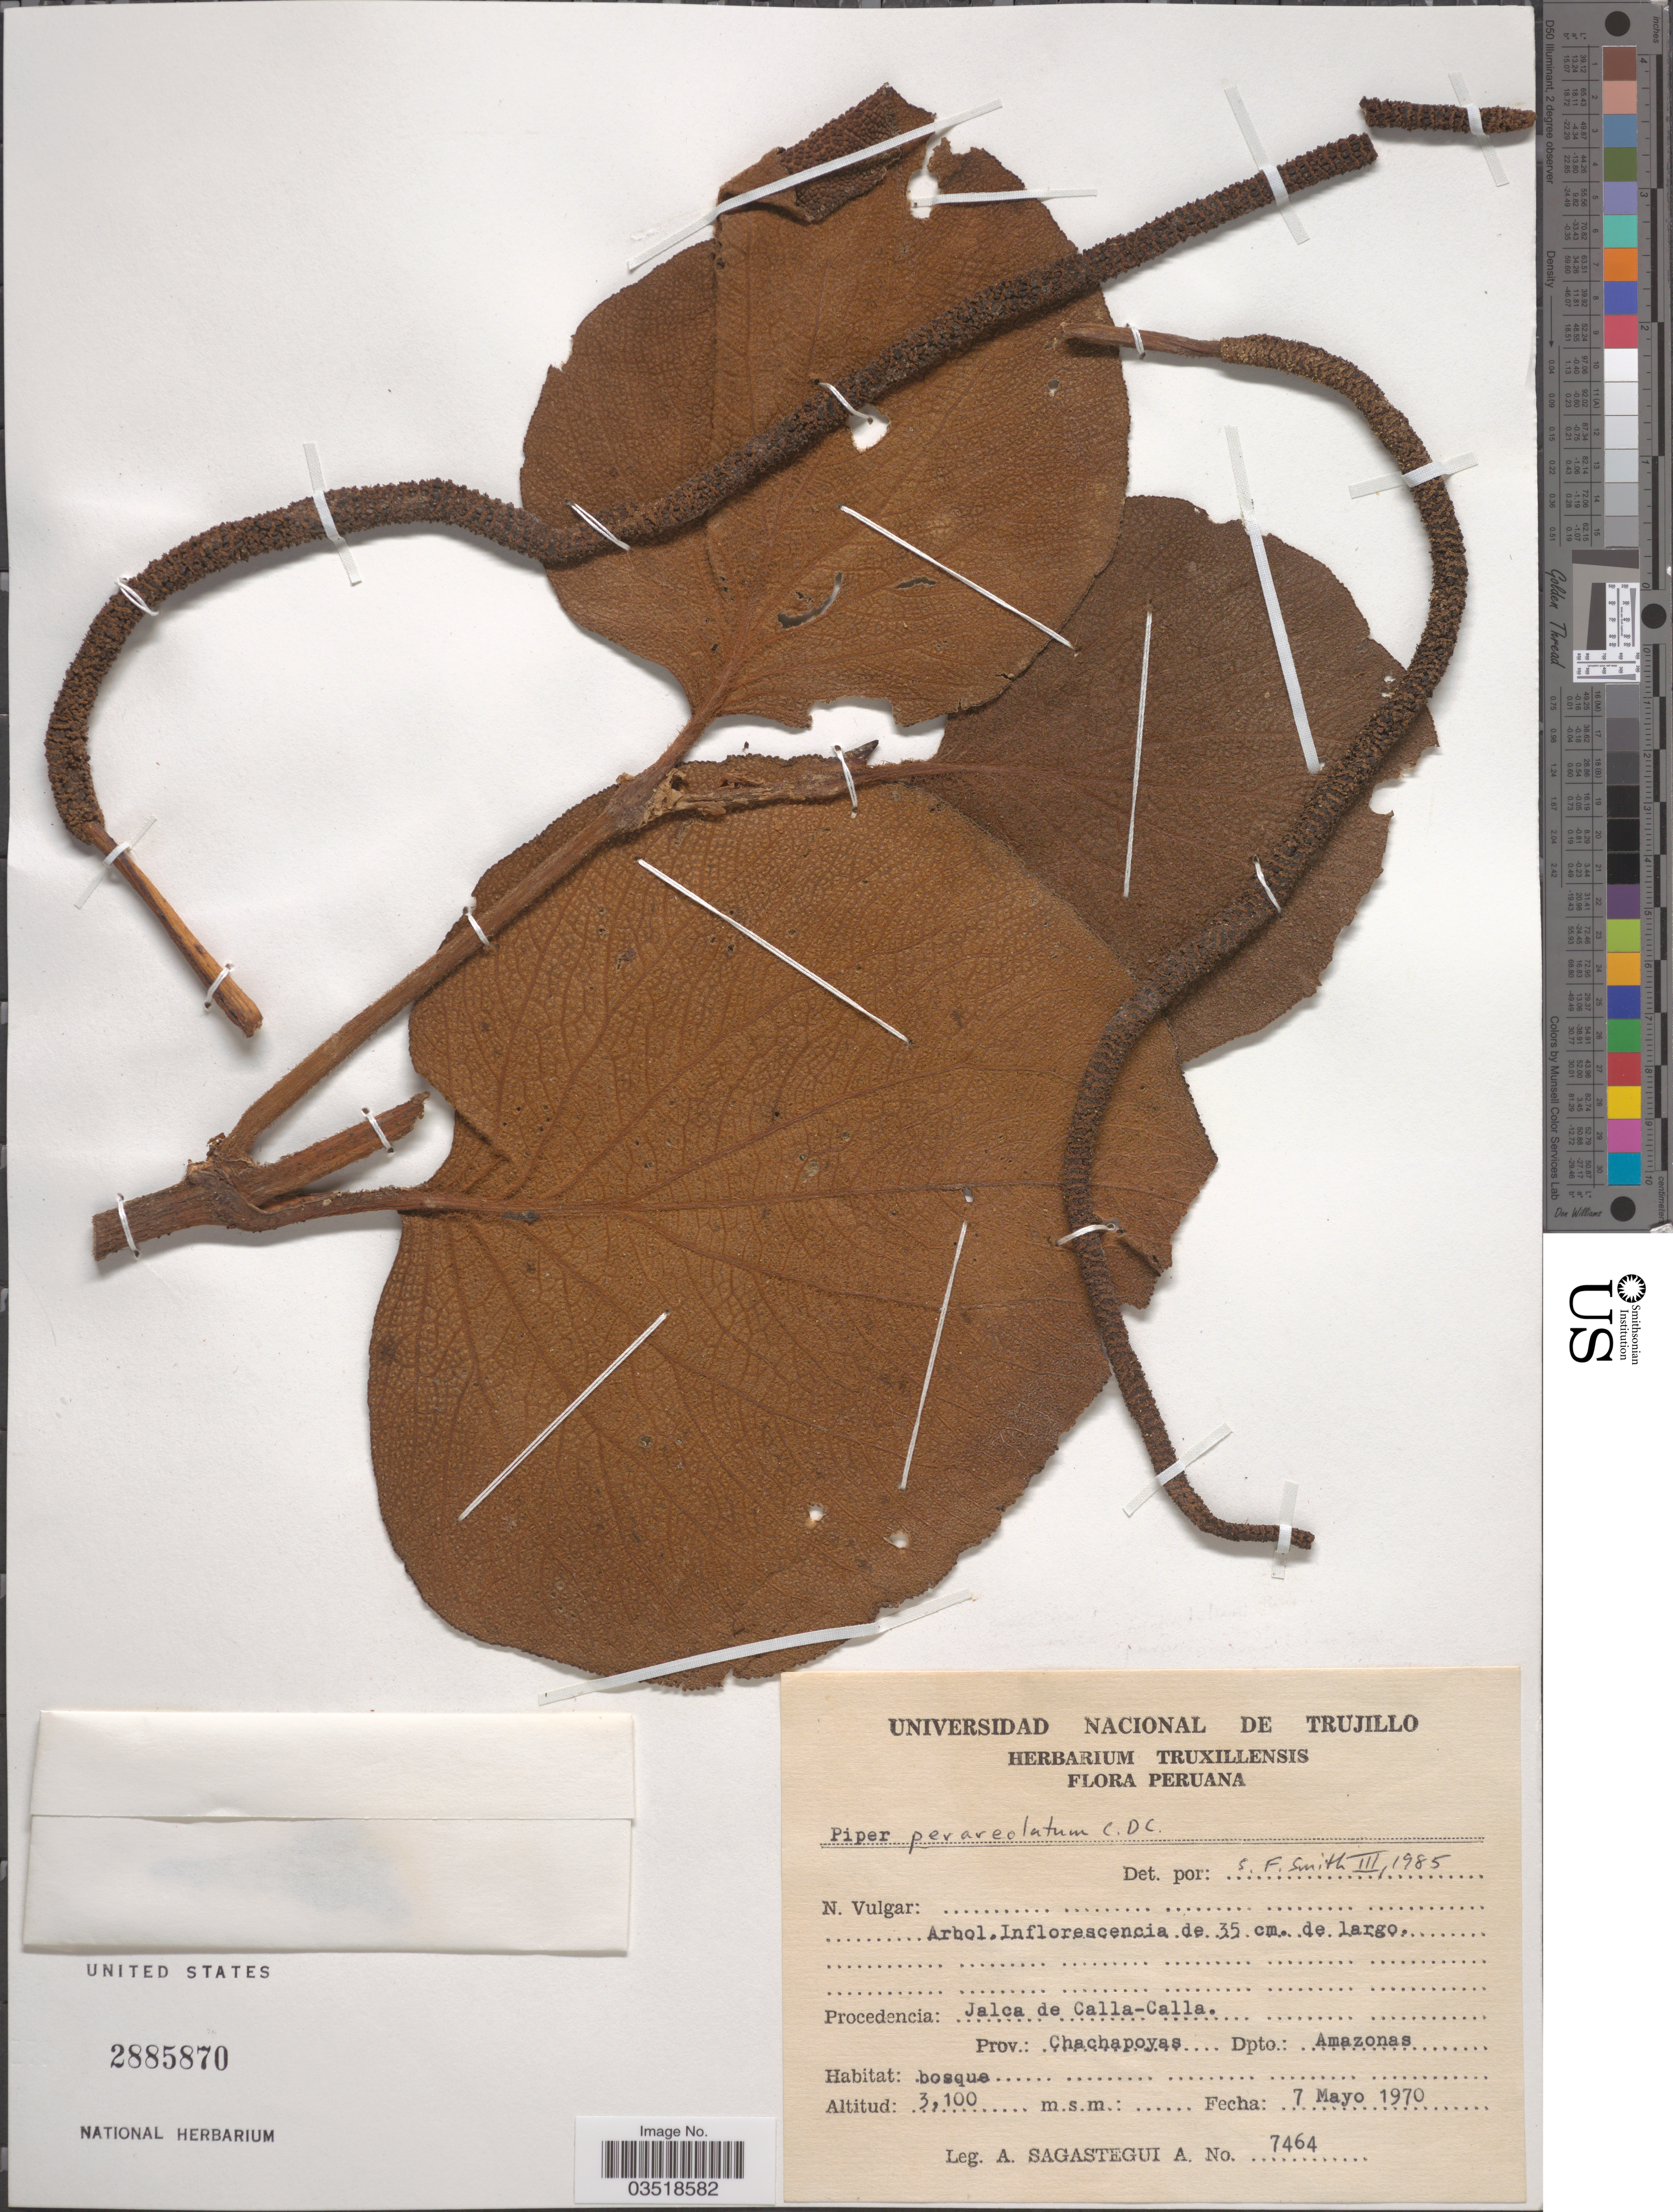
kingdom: Plantae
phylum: Tracheophyta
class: Magnoliopsida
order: Piperales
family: Piperaceae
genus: Piper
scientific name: Piper perareolatum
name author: C. DC.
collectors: A. Sagástegui A.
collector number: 7464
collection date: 1970-05-07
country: Peru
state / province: Amazonas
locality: Jalca de Calla-Calla. Chachapoyas. Dpto.: Amazonas.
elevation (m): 3100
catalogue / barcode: US 2885870